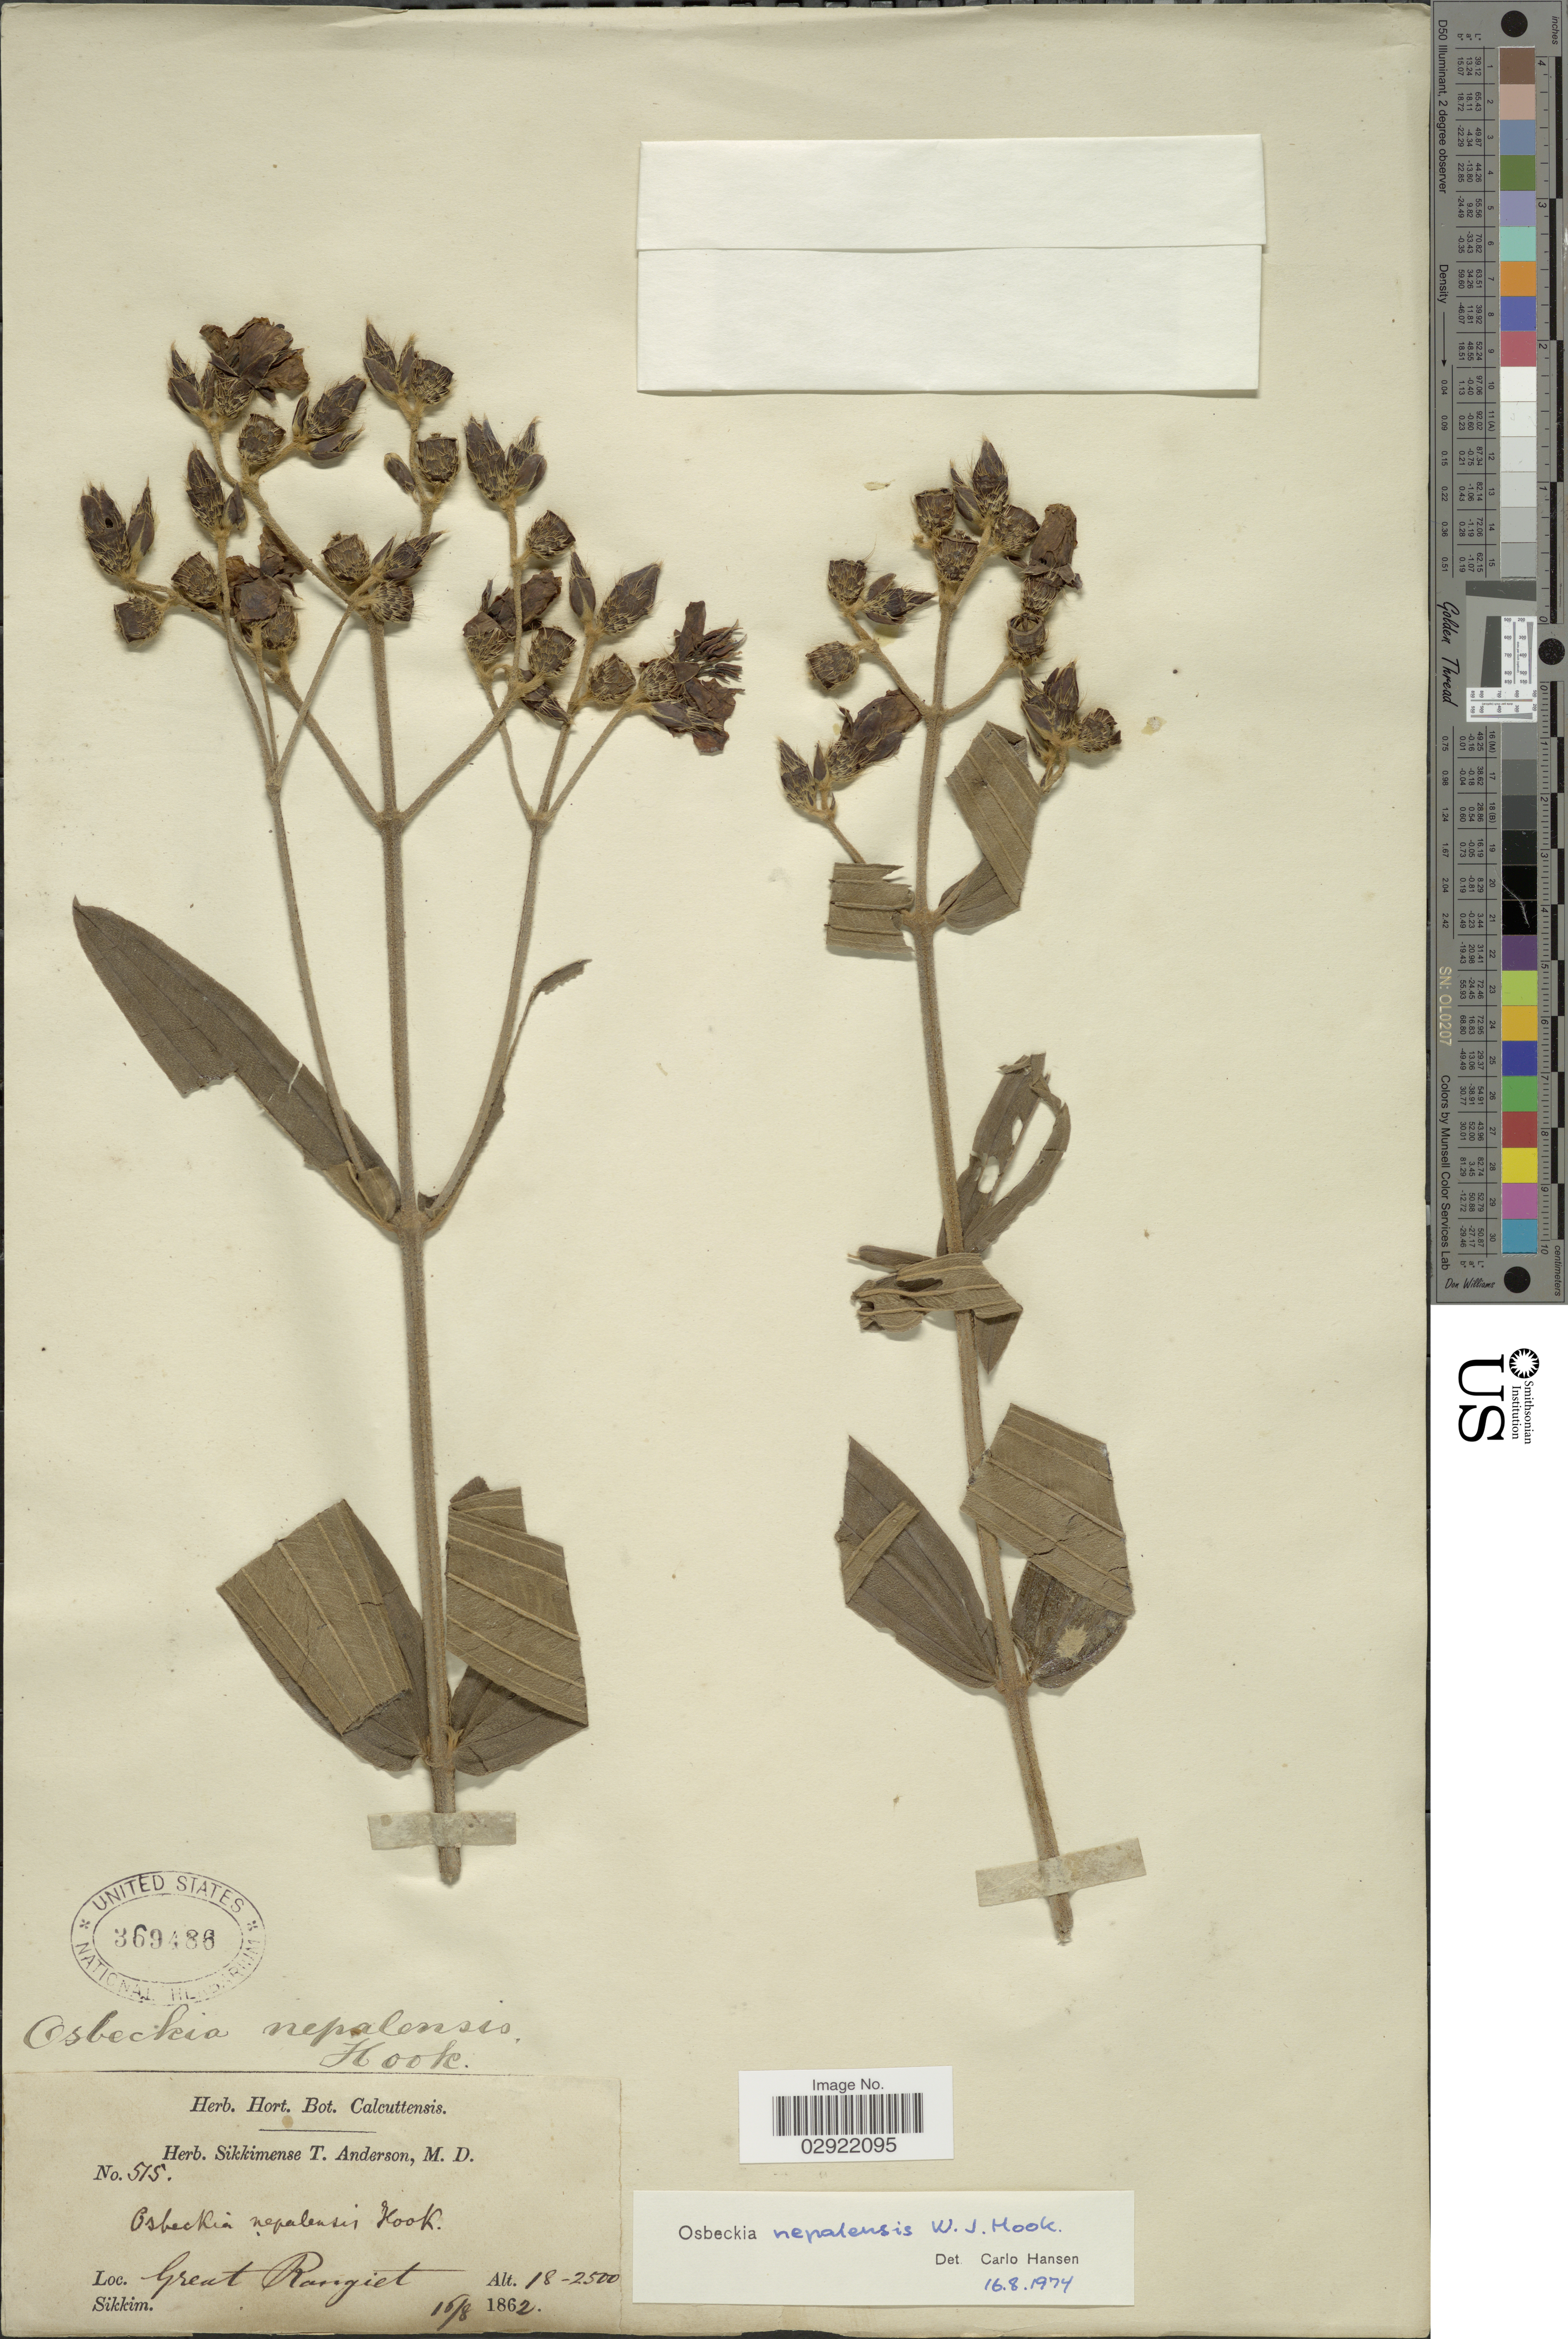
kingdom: Plantae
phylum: Tracheophyta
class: Magnoliopsida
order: Myrtales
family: Melastomataceae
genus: Osbeckia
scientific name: Osbeckia nepalensis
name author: Hook.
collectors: T. Anderson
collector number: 515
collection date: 1862-08-16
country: India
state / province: Sikkim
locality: Great Rangiet.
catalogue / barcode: US 369486